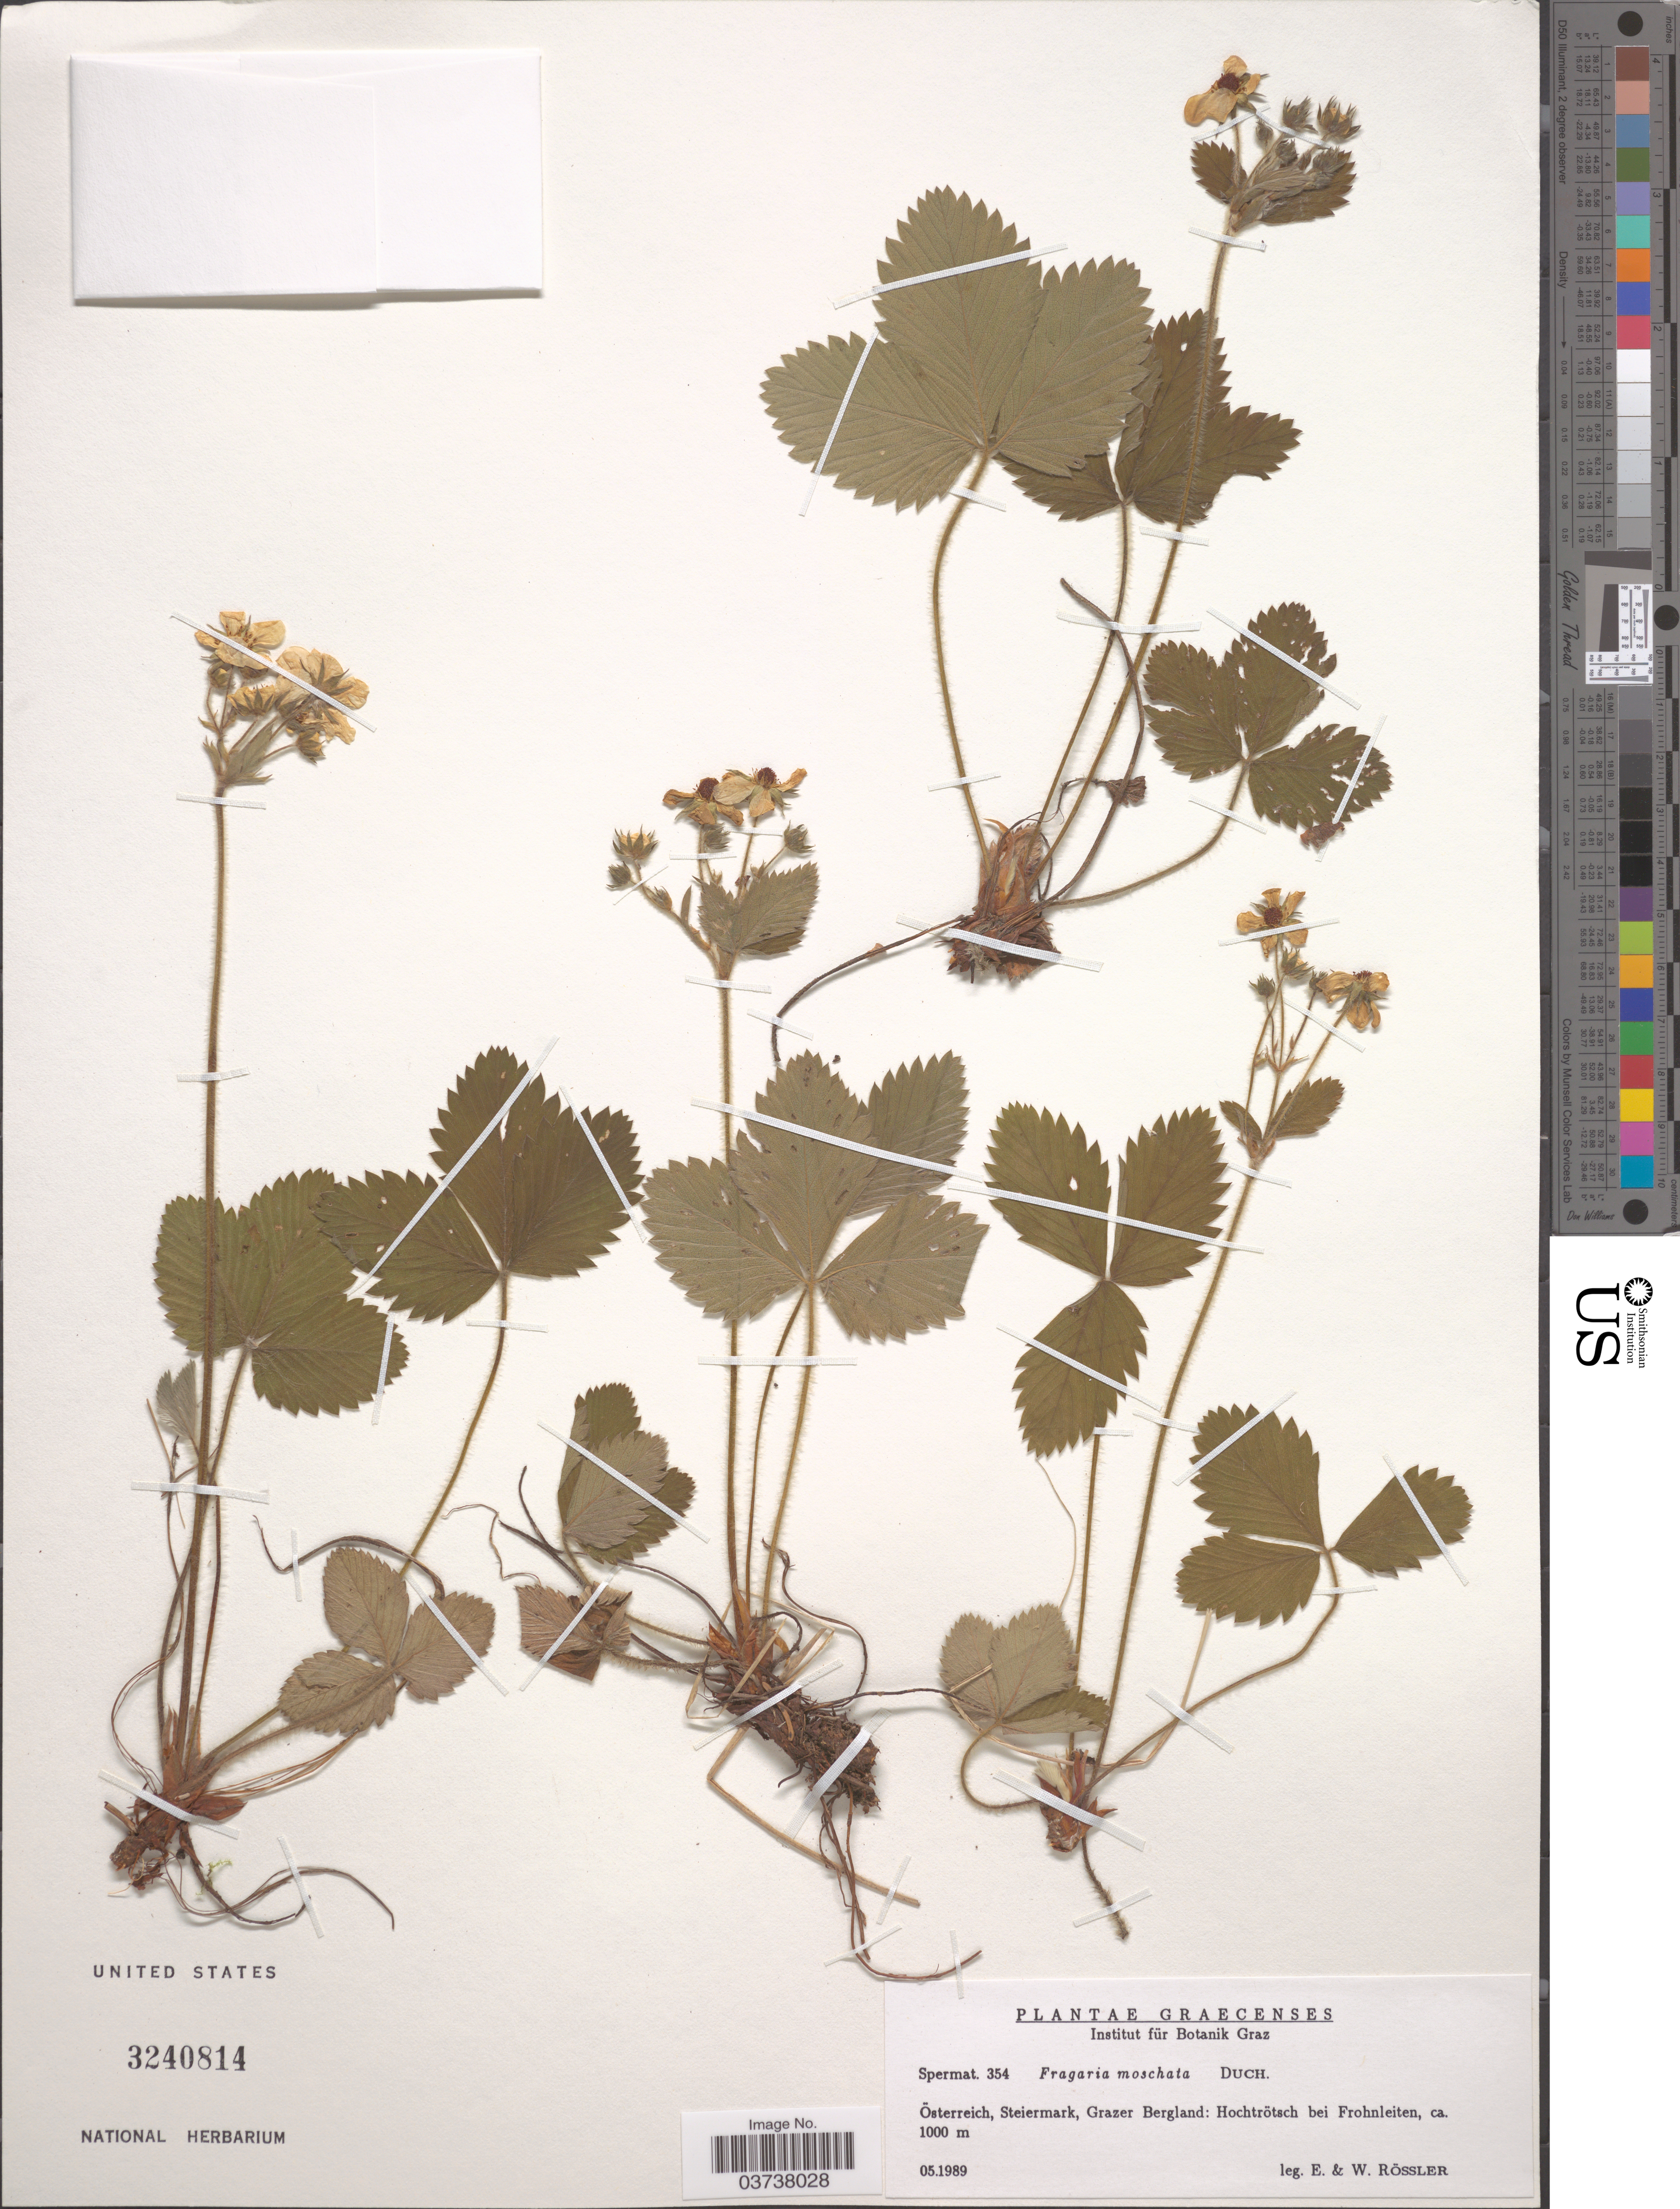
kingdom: Plantae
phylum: Tracheophyta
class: Magnoliopsida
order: Rosales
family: Rosaceae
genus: Fragaria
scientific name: Fragaria moschata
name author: Weston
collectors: Rössler, E. & Rössler, W.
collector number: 354?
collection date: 1989-05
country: Austria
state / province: Steiermark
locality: Graecenses. Österreich, Steiermark, Grazer Bergland: Hochtrötsch bei Frohnleiten.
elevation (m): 1000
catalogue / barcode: US 3240814